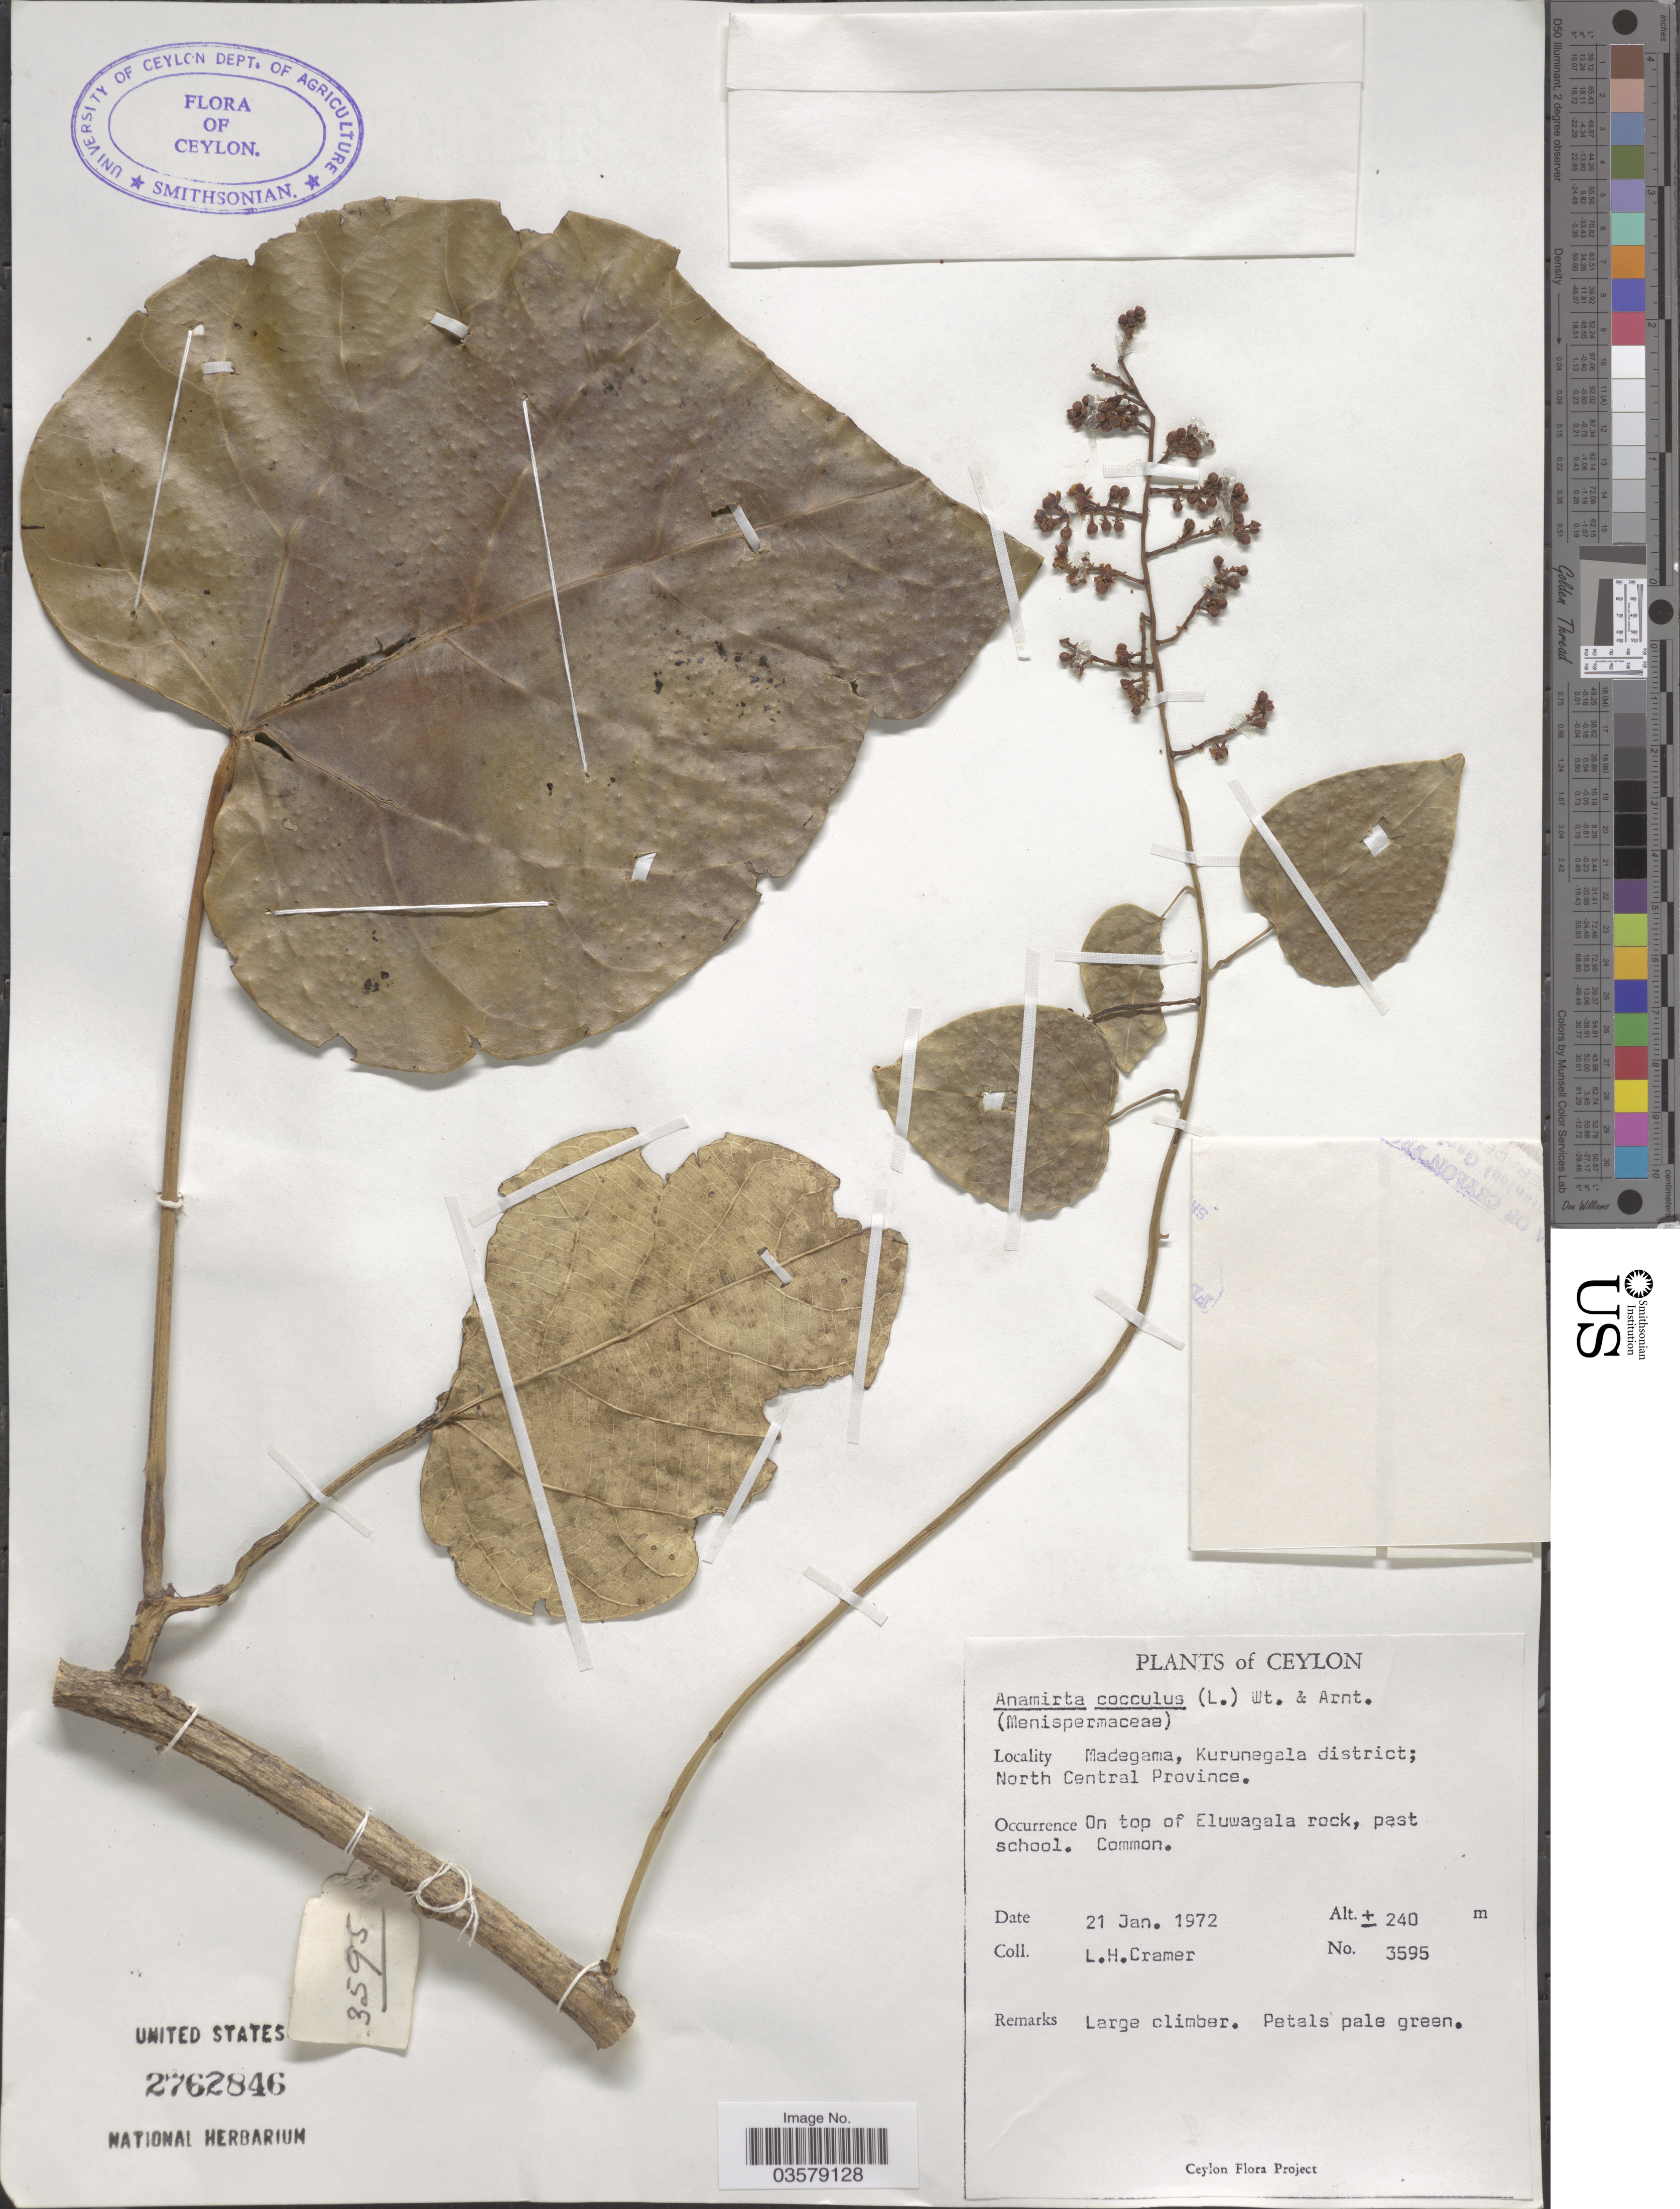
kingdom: Plantae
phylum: Tracheophyta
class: Magnoliopsida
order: Ranunculales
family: Menispermaceae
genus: Anamirta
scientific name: Anamirta cocculus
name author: (L.) Wight & Arn.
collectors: L. H. Cramer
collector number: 2595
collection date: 1972-01-21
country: Sri Lanka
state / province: North Central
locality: Ceylon. Madegama, Kurunegala district; North Central Province. On top of Eluwagala rock, past school.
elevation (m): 240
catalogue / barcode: US 2762846